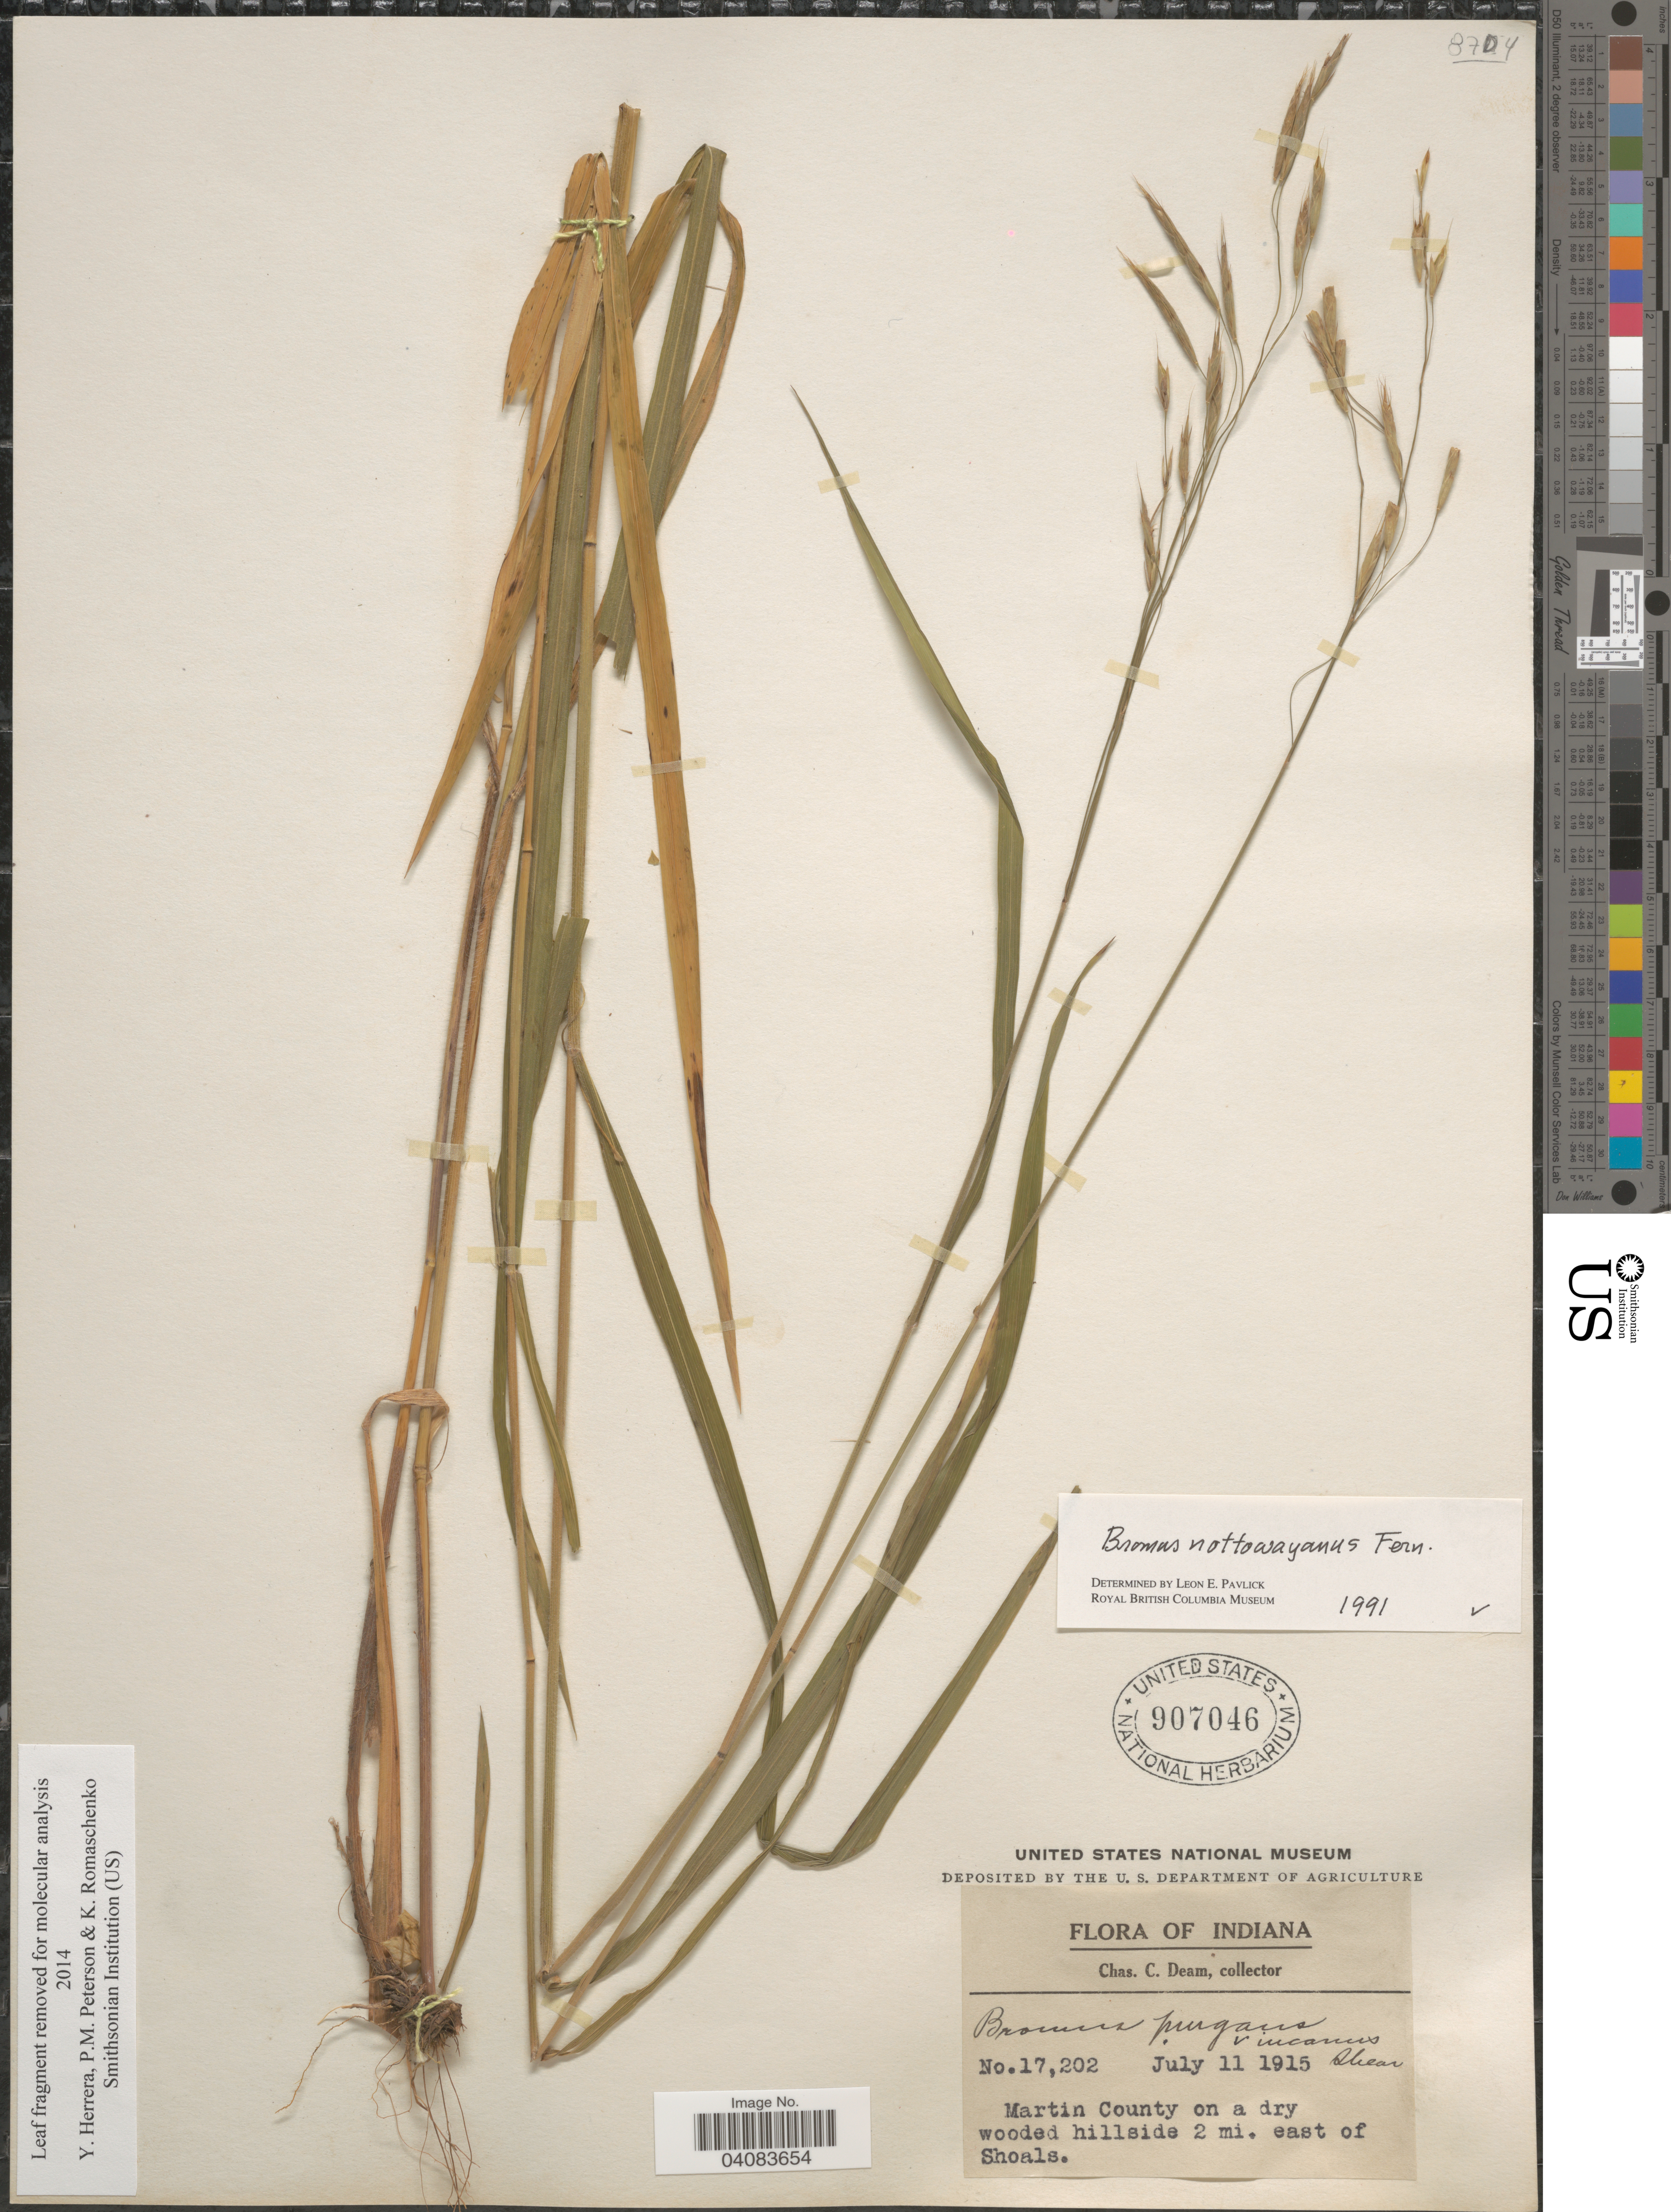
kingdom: Plantae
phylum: Tracheophyta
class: Liliopsida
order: Poales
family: Poaceae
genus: Bromus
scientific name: Bromus nottawayanus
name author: Fernald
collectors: C. C. Deam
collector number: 17202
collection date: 1915-07-11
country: United States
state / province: Indiana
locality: Martin County on a dry wooded hillside 2 mi. east of Shoals.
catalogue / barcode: US 907046